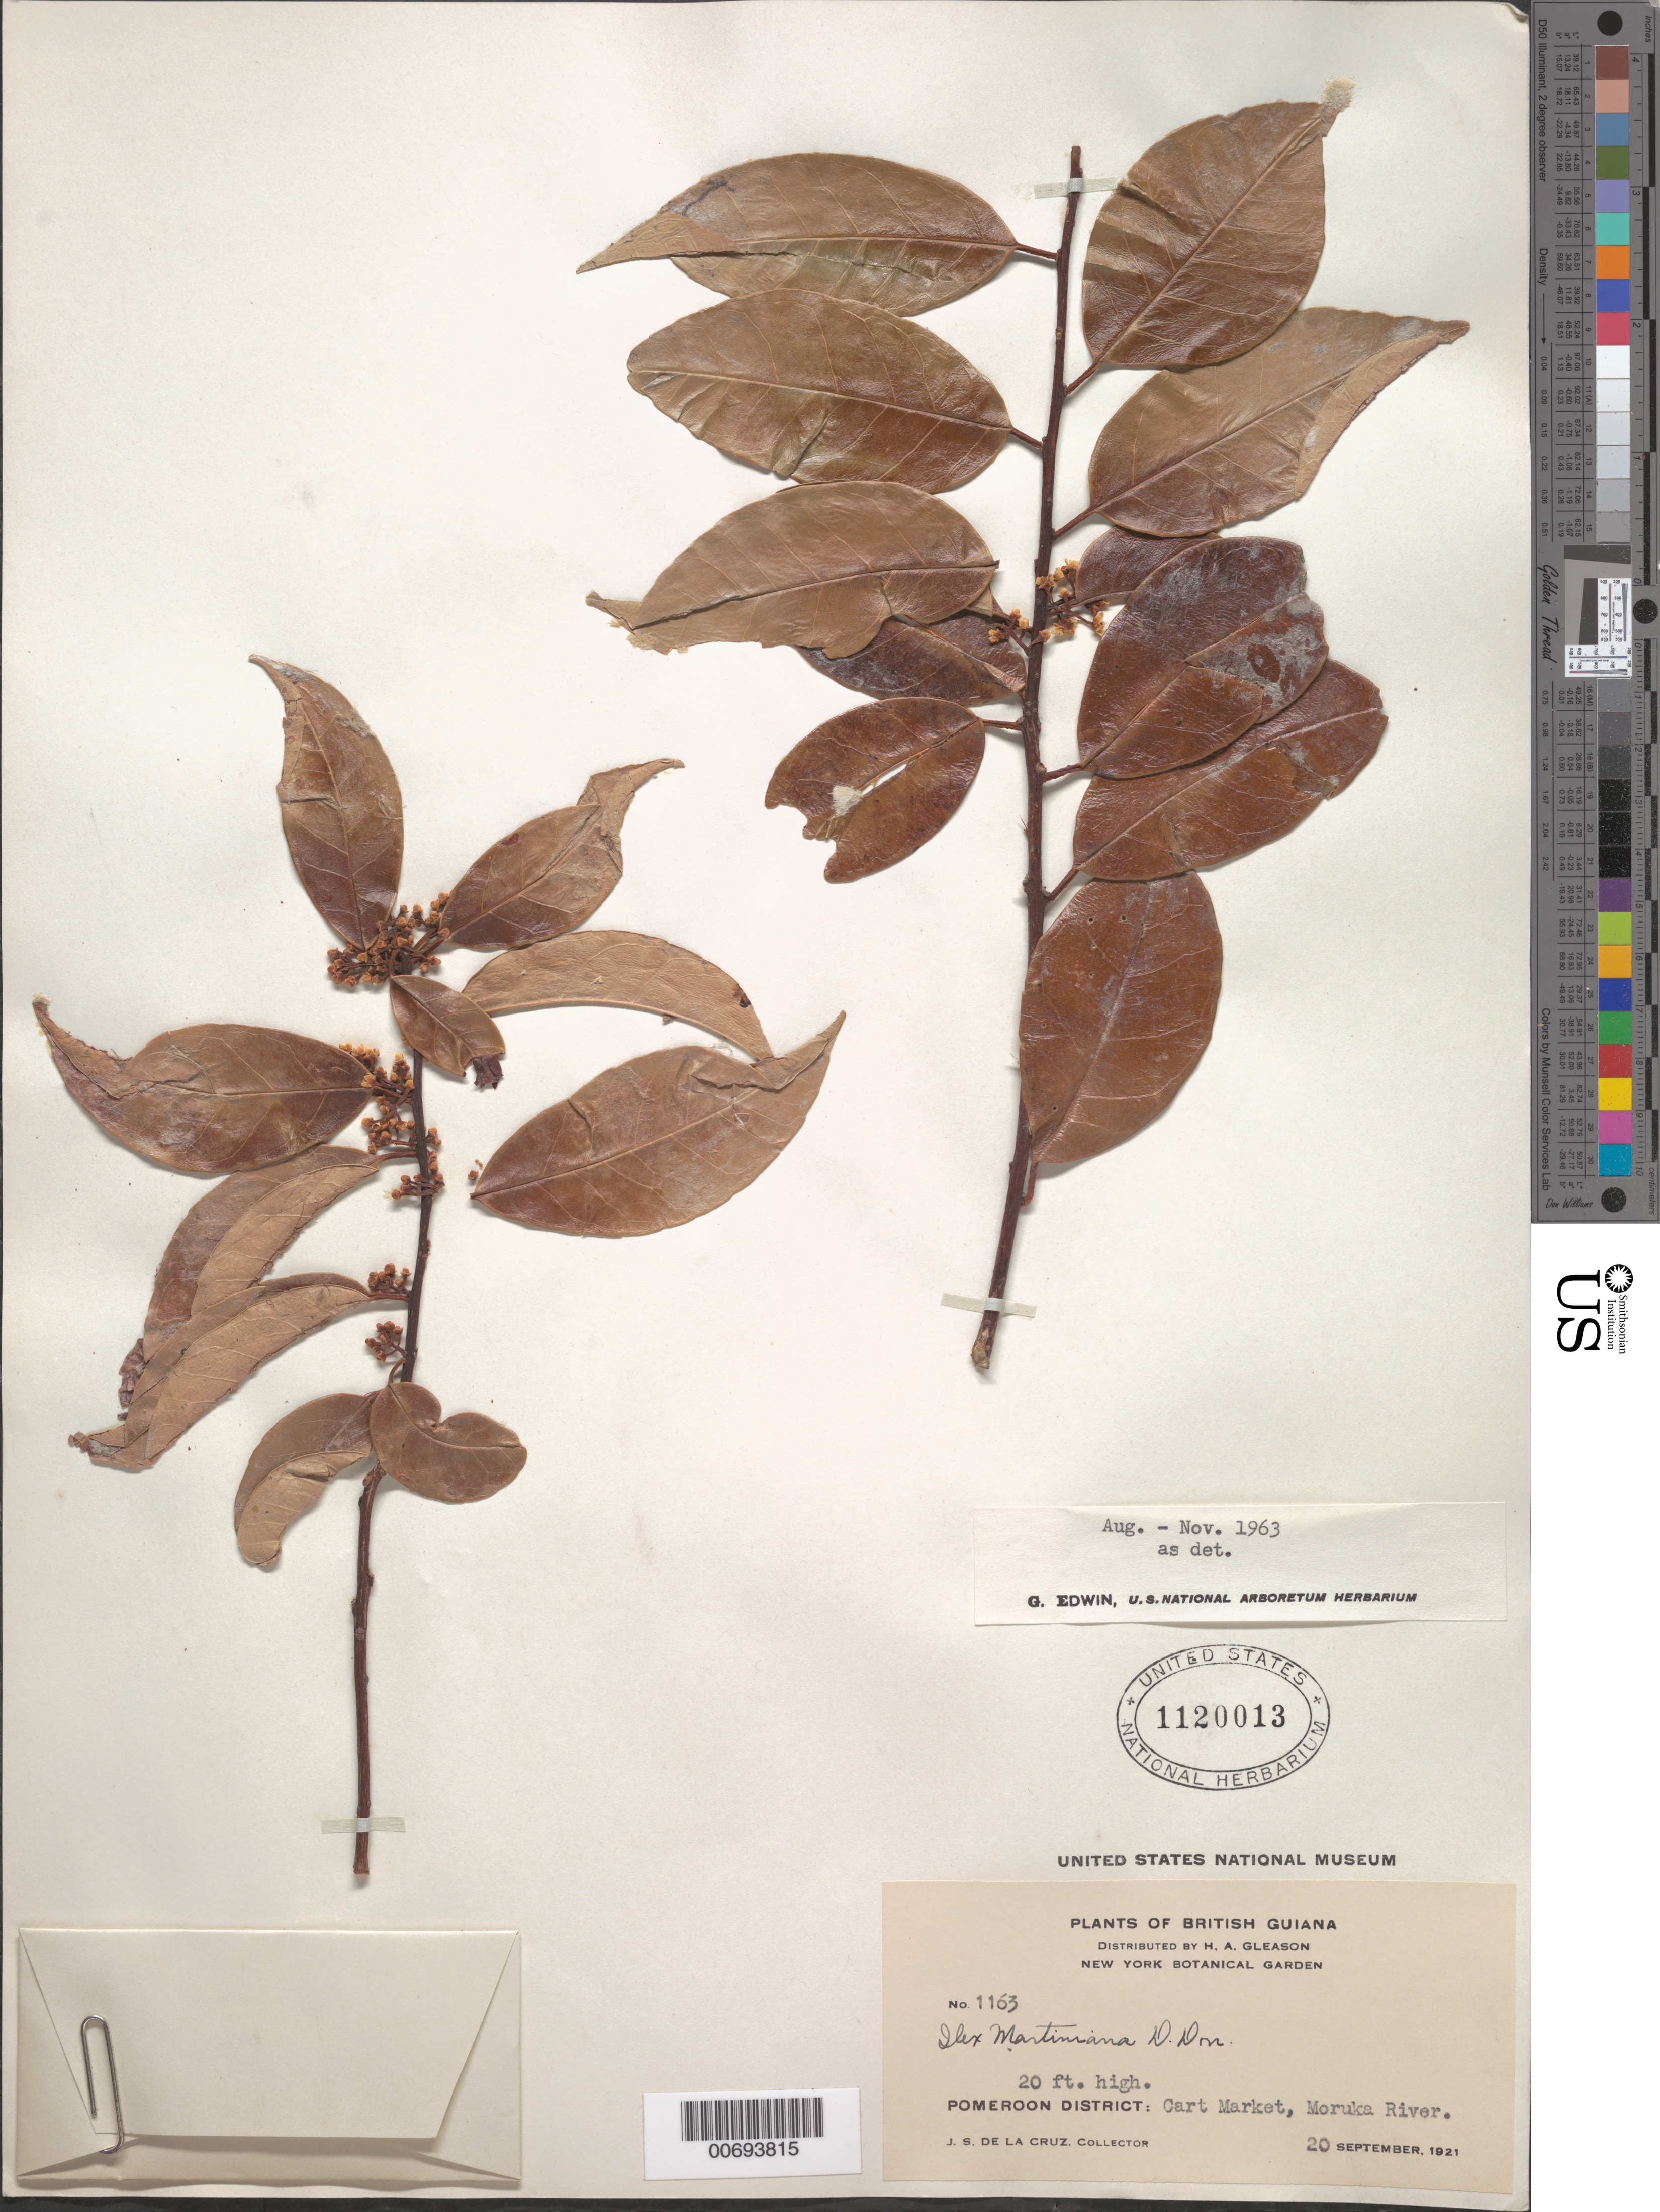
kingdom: Plantae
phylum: Tracheophyta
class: Magnoliopsida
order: Aquifoliales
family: Aquifoliaceae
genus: Ilex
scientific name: Ilex martiniana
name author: D. Don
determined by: Edwin, G.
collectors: J. S. de la Cruz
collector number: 1163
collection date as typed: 20-Sep-21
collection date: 1921-09-20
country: Guyana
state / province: Barima-Waini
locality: Cart Market, Moruka R., Pomeroon Dist.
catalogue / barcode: US 1120013